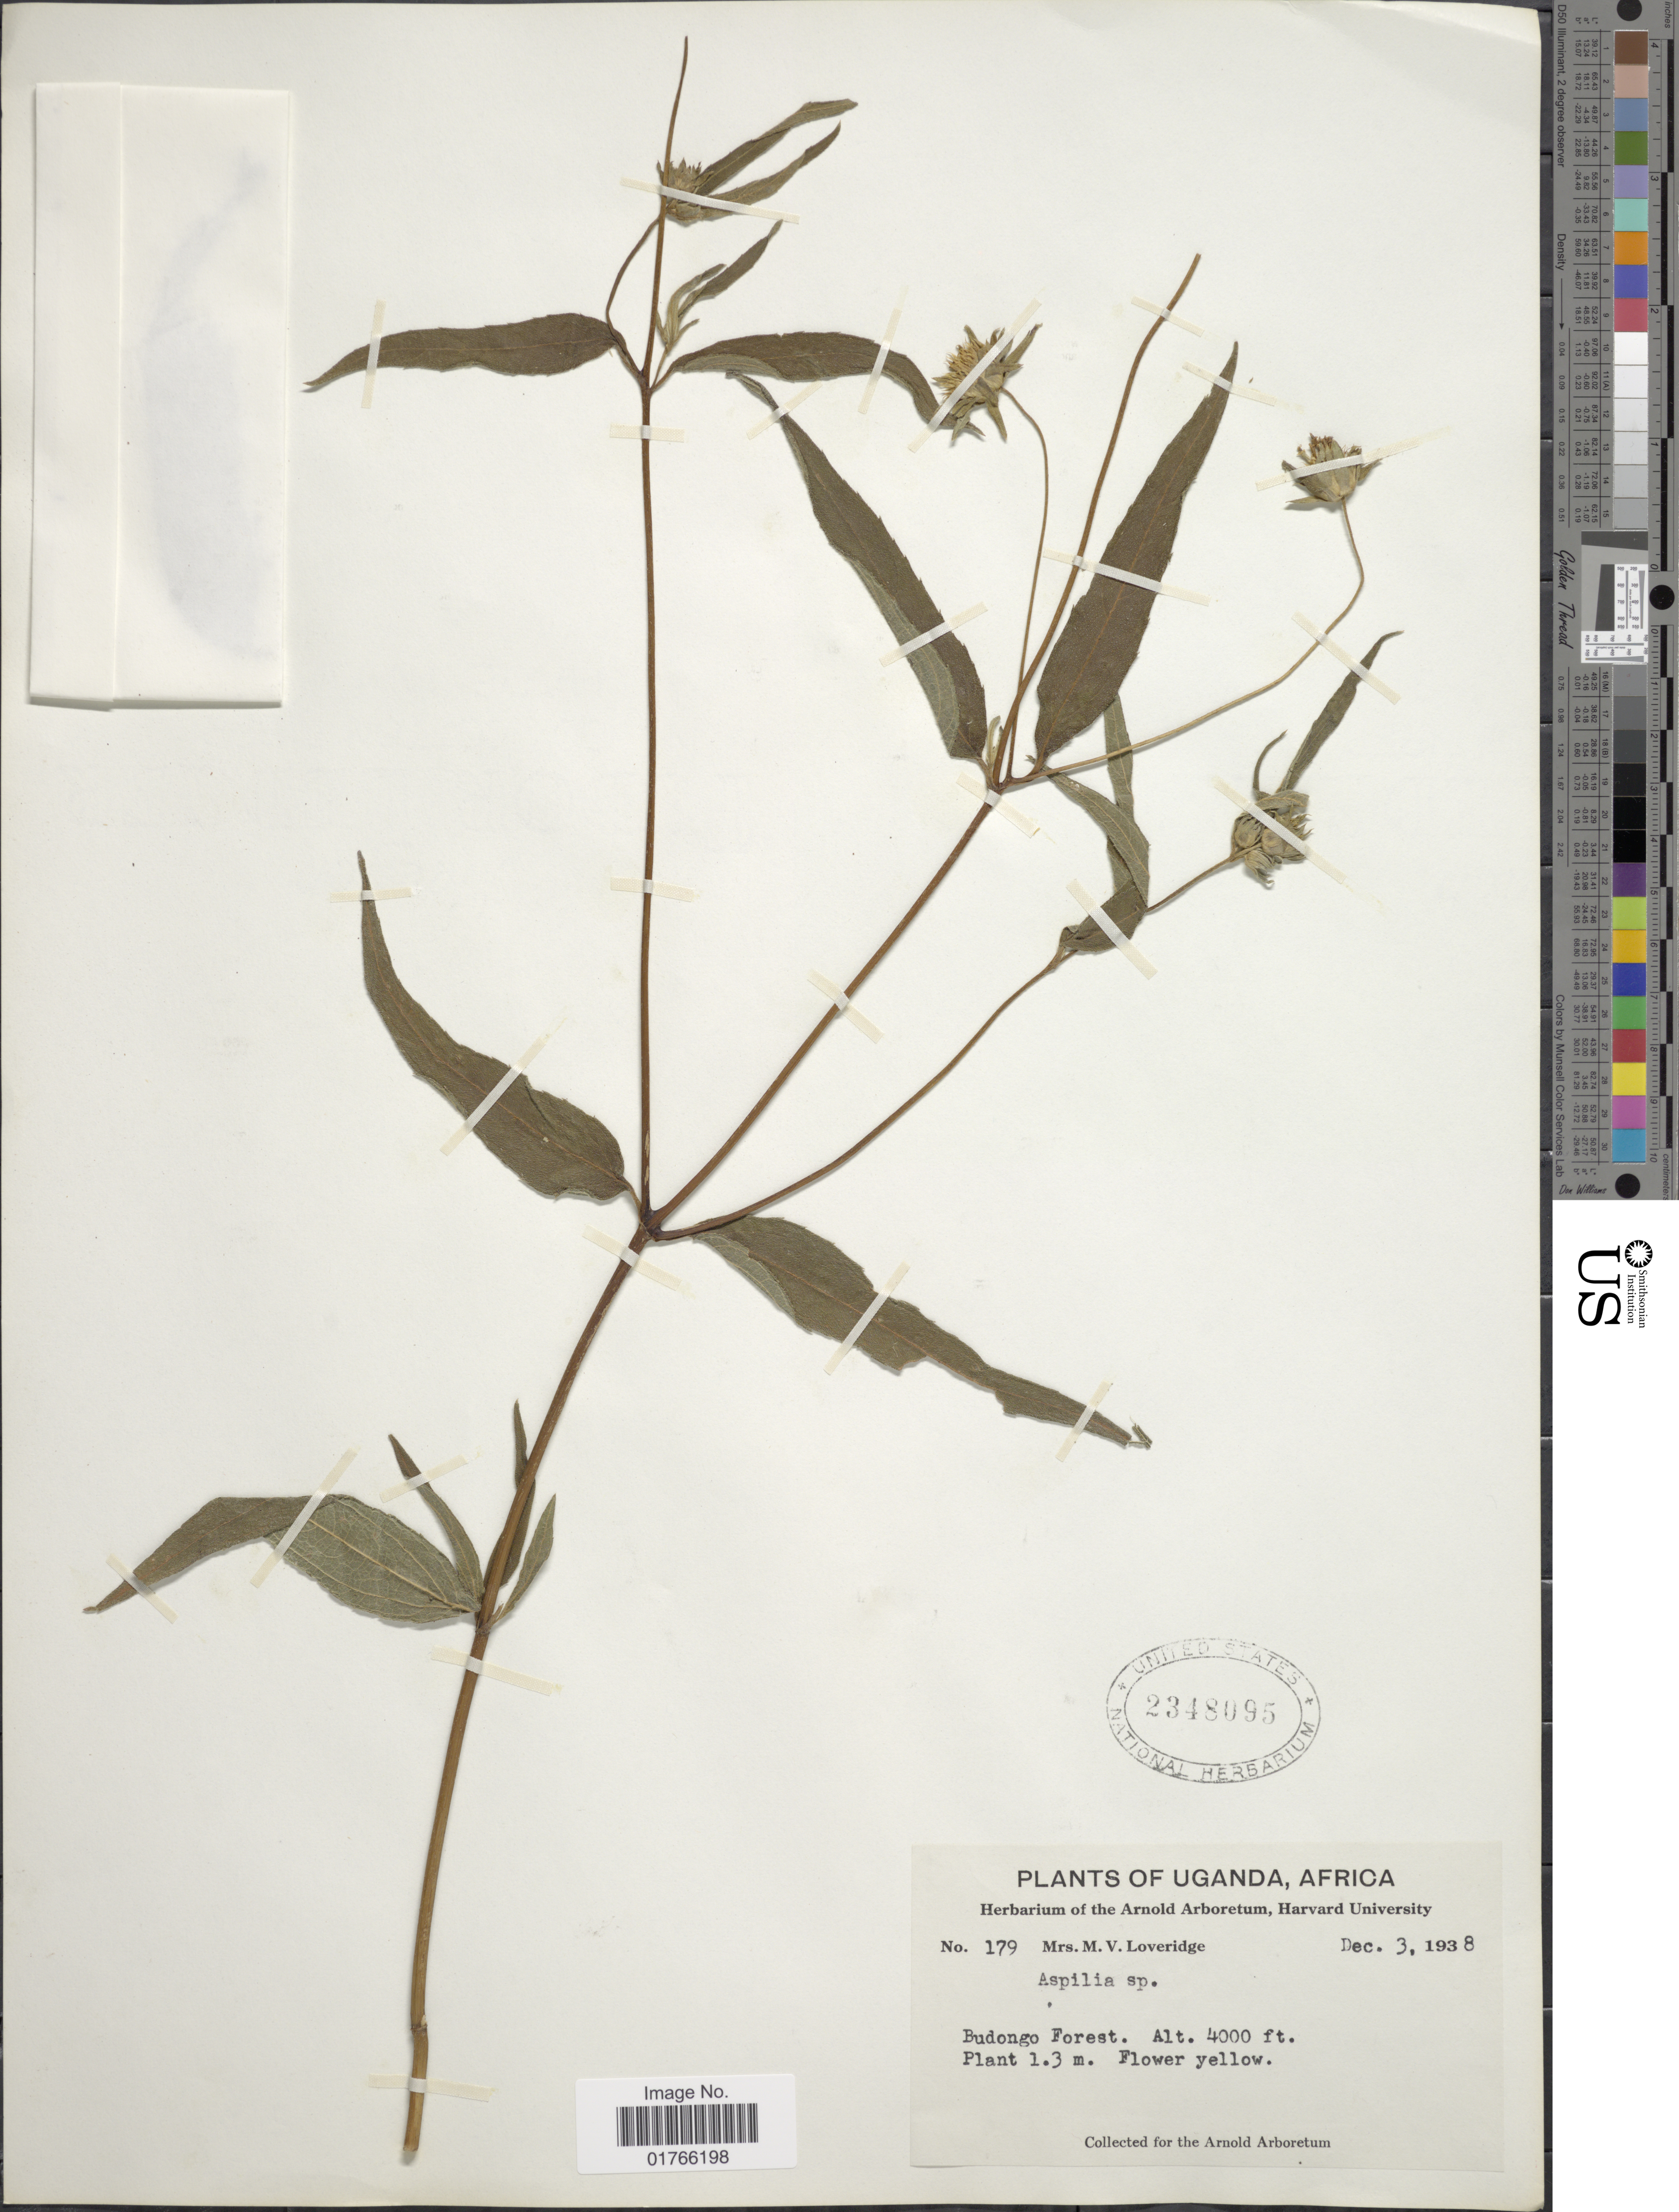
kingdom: Plantae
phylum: Tracheophyta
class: Magnoliopsida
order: Asterales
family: Asteraceae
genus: Aspilia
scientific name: Aspilia sp.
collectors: M. Loveridge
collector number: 179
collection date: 1938-12-03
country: Uganda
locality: Africa, Budongo Forest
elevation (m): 1219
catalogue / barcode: US 2348095